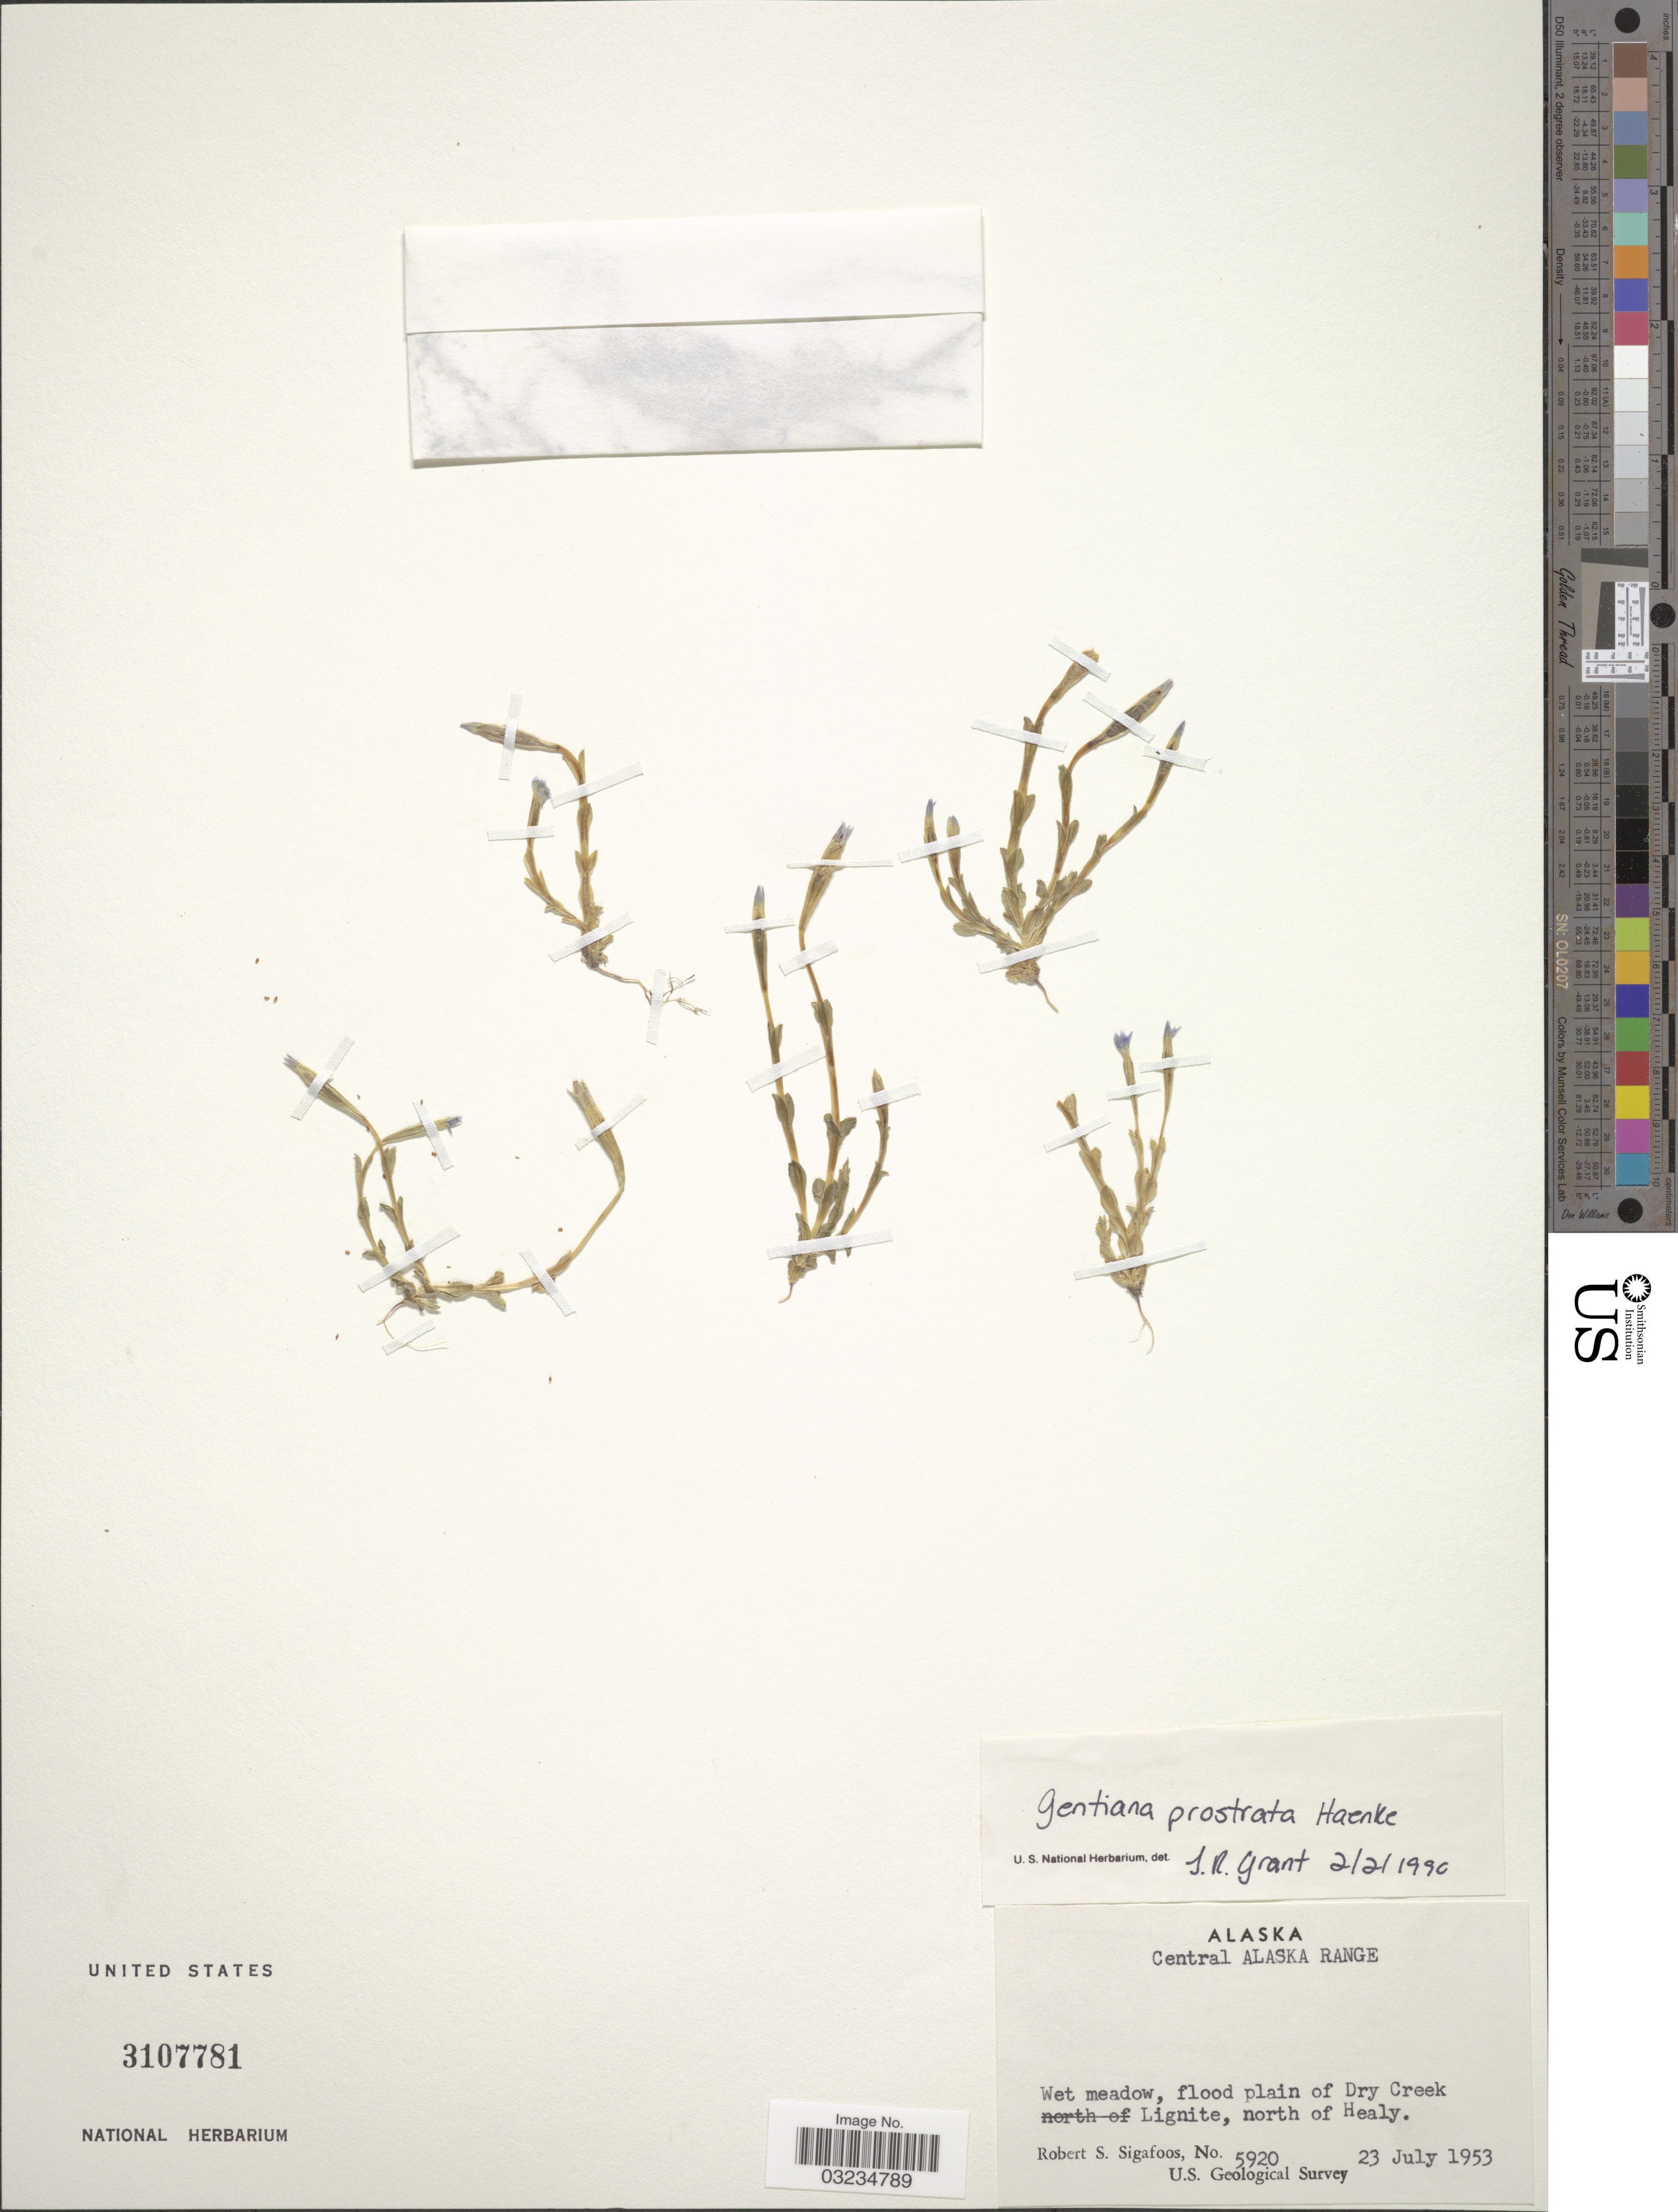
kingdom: Plantae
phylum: Tracheophyta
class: Magnoliopsida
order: Gentianales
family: Gentianaceae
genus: Gentiana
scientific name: Gentiana prostrata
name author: Haenke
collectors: R. Sigafoos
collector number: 5920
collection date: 1953-07-23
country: United States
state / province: Alaska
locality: Central Alaska Range. Wet meadow, flood plain of Dry Creek Lignite, north of Healy.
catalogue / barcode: US 3107781